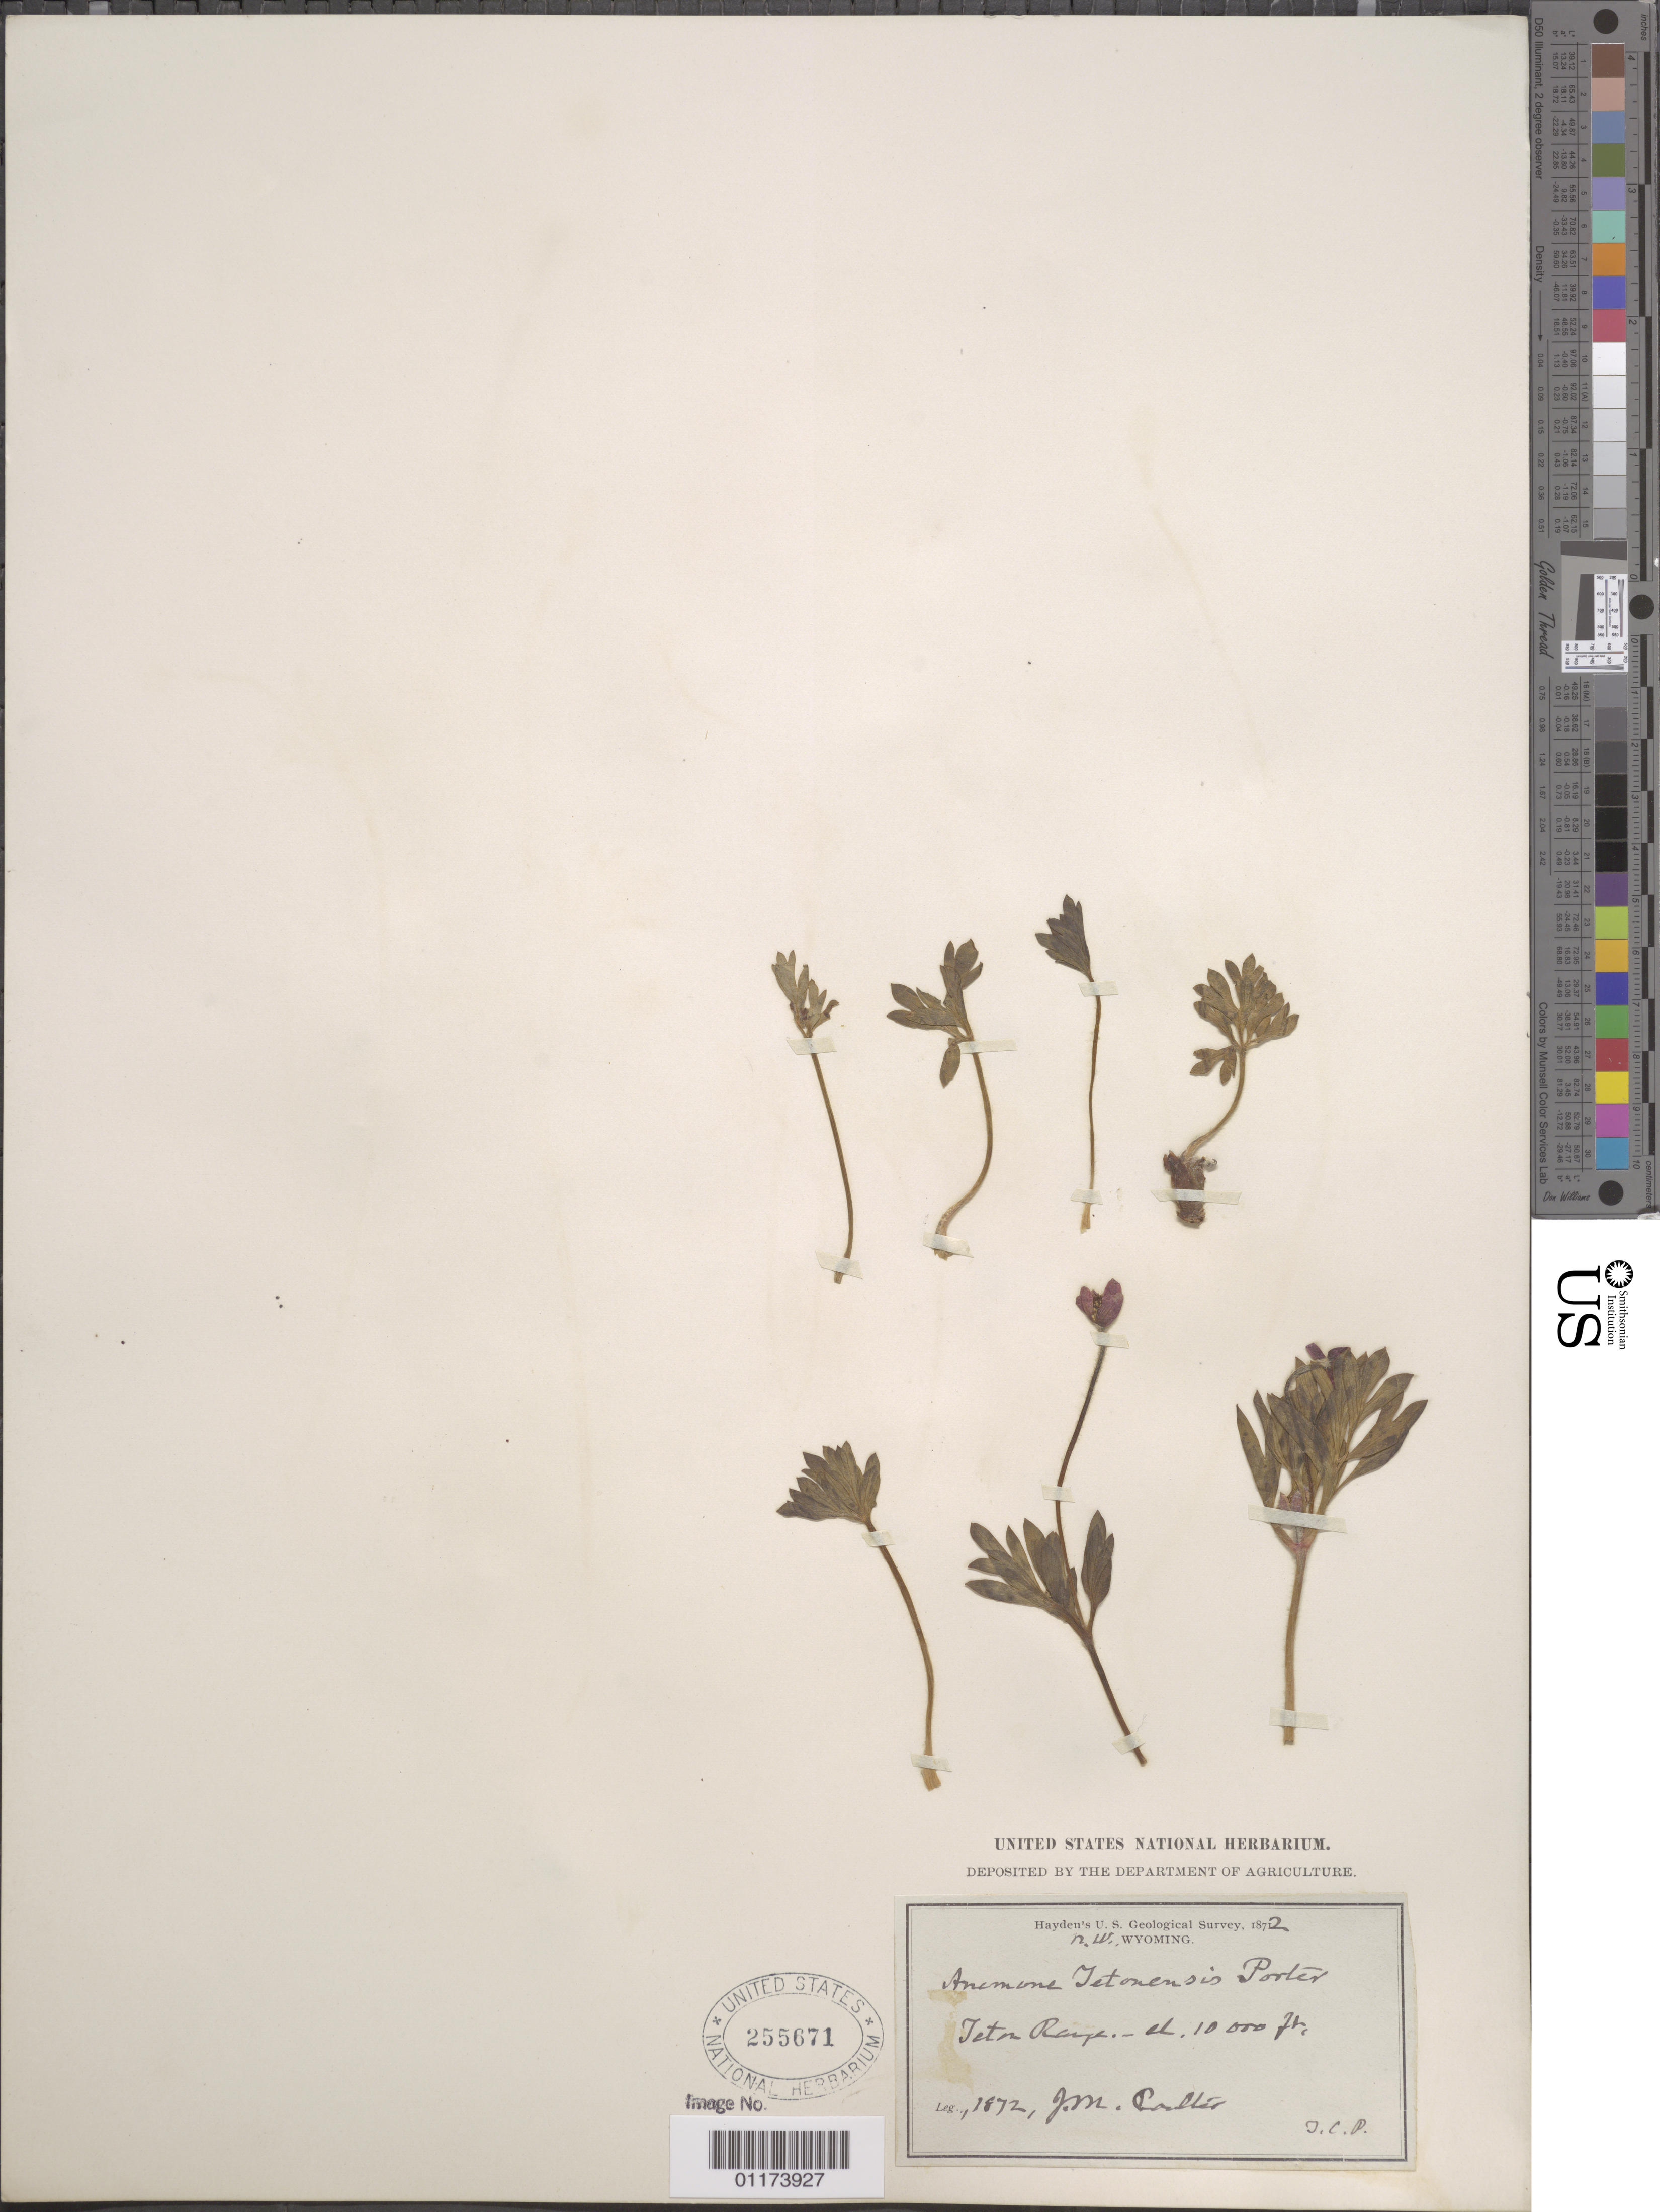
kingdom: Plantae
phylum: Tracheophyta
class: Magnoliopsida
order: Ranunculales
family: Ranunculaceae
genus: Anemone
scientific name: Anemone tetonensis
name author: Porter ex Britton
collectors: J. M. Coulter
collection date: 1872-07/1872-09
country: United States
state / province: Wyoming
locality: Teton Mts.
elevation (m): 3048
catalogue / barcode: US 255671